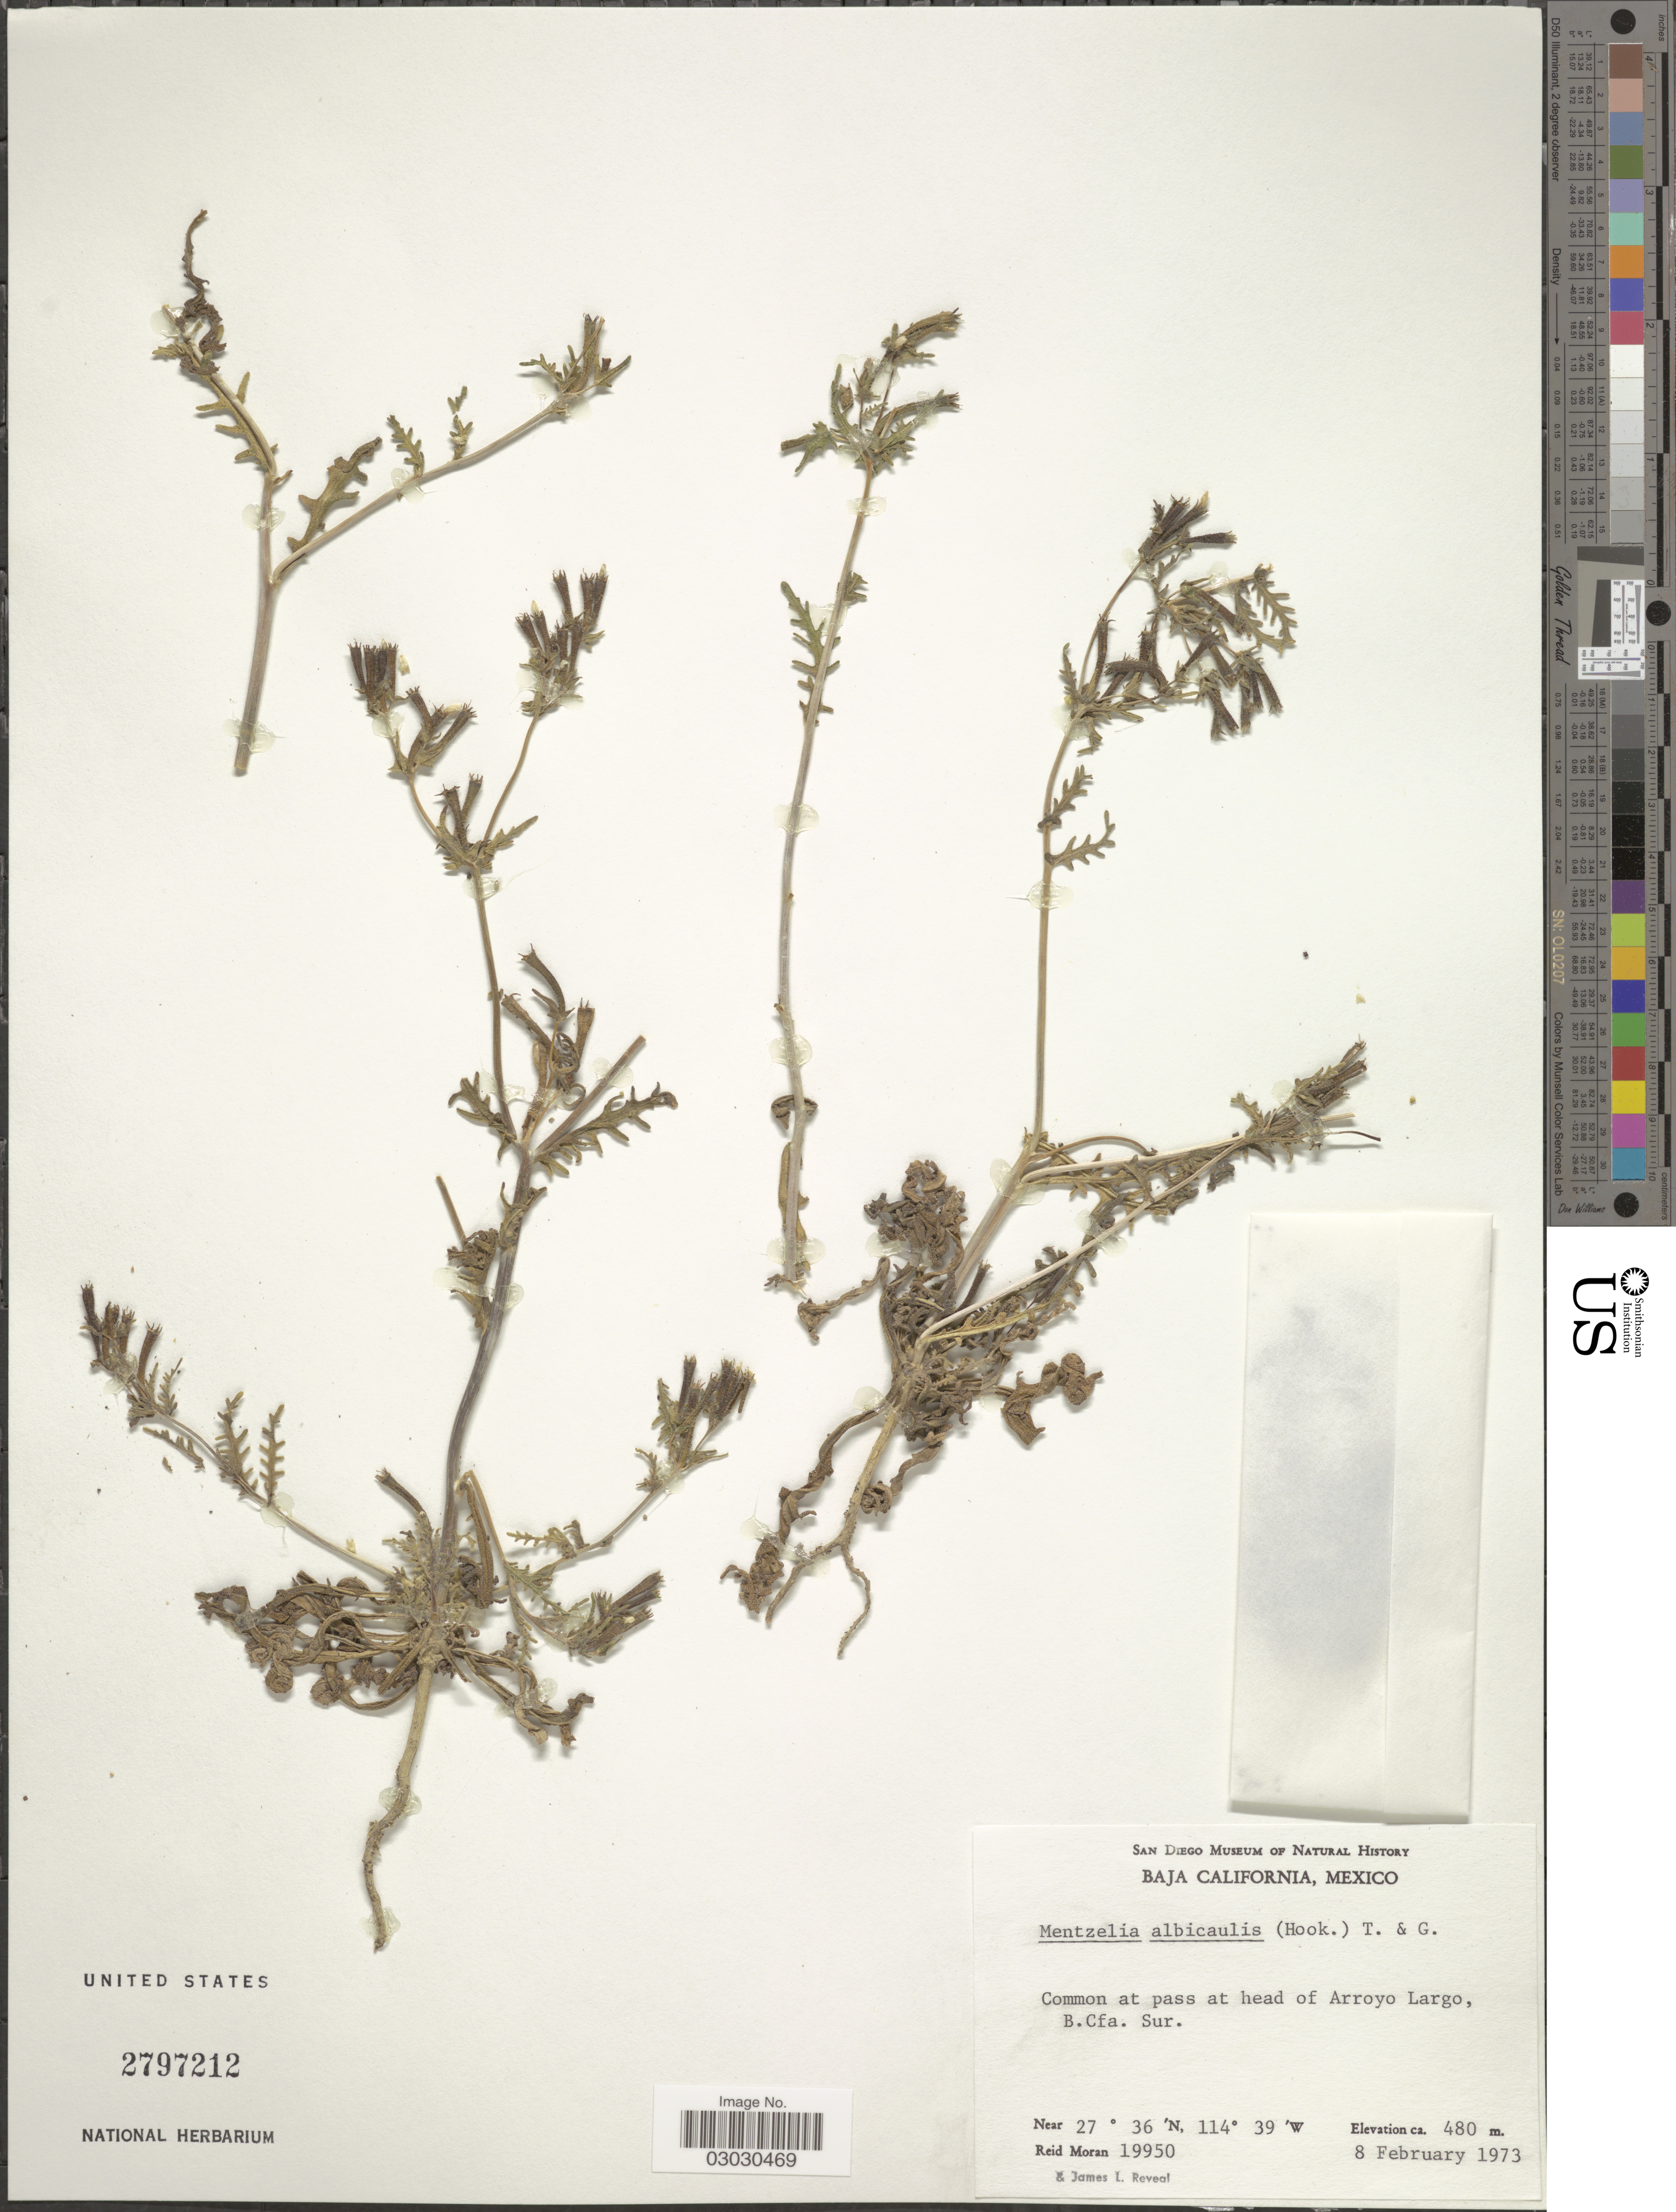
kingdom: Plantae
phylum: Tracheophyta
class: Magnoliopsida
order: Cornales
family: Loasaceae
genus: Mentzelia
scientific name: Mentzelia albicaulis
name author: (Douglas ex Hook.) Douglas ex Torr. & A. Gray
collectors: R. Moran & J. L. Reveal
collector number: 19950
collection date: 1973-02-08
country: Mexico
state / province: Baja California Sur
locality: Common at pass at head of Arroyo Largo, B. Cfa. Sur.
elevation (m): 480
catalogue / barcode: US 2797212